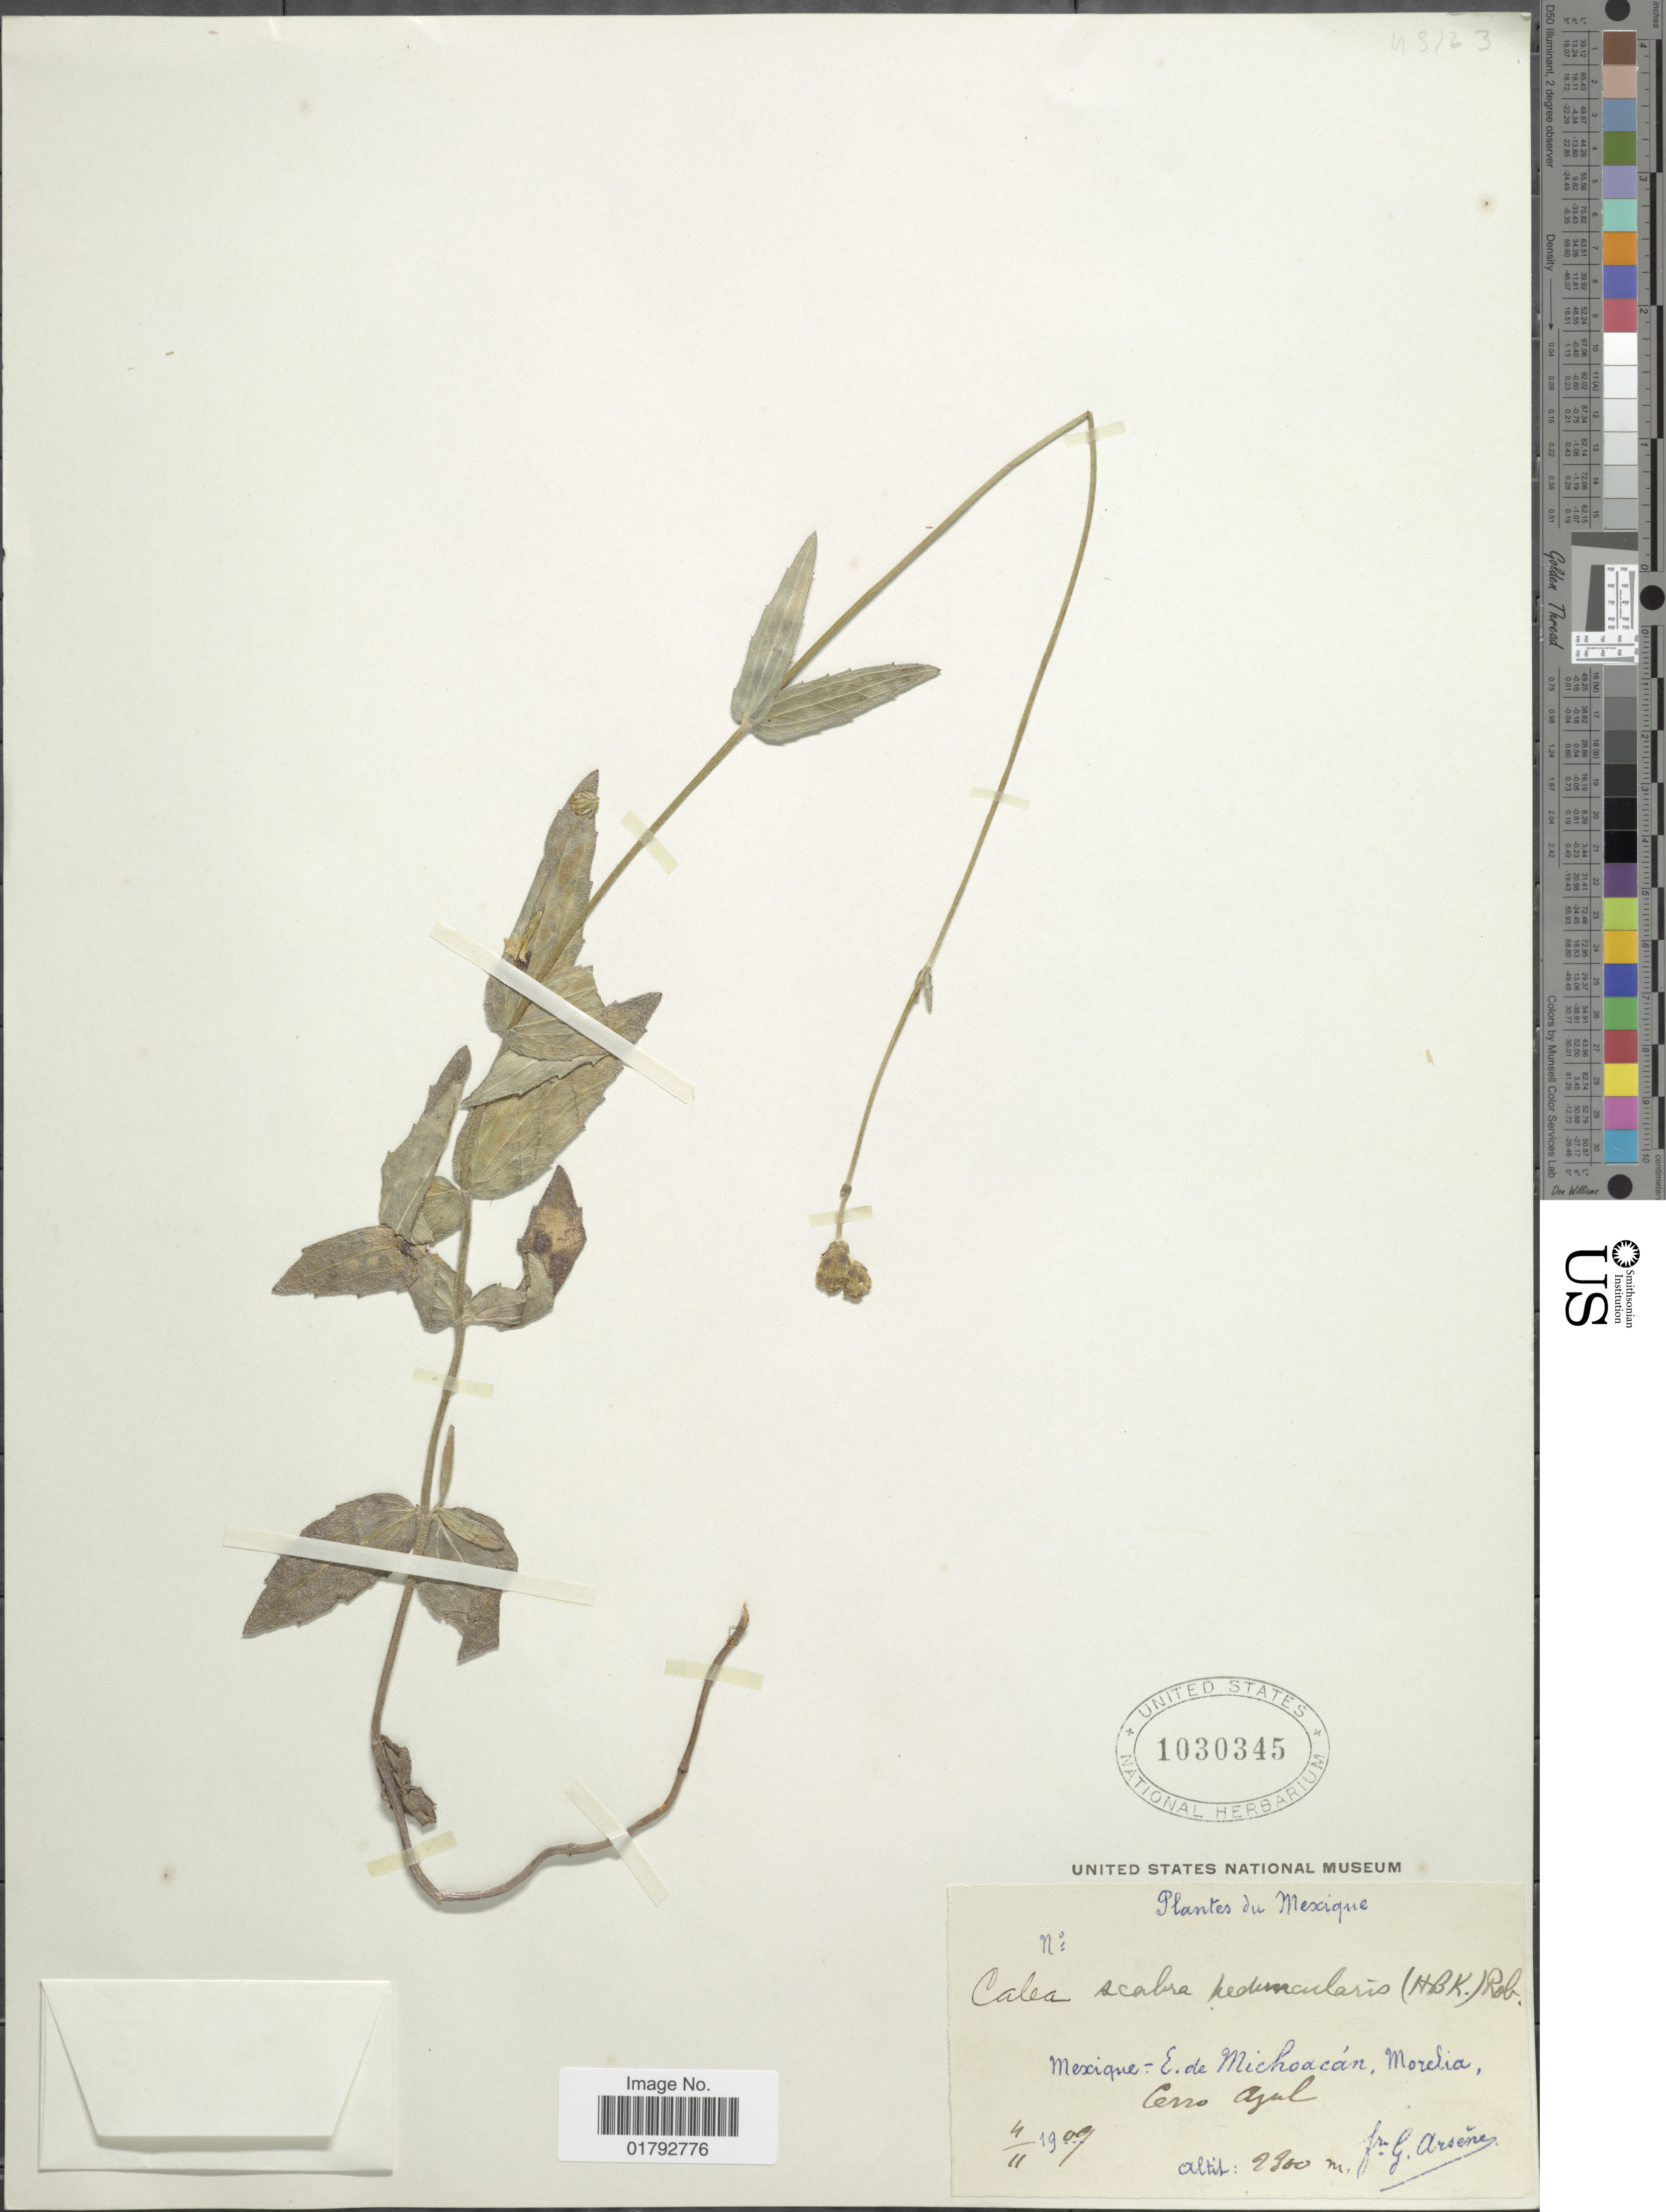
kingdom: Plantae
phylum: Tracheophyta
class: Magnoliopsida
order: Asterales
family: Asteraceae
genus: Alloispermum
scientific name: Alloispermum scabrum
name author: (Lag.) H. Rob.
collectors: Bro. G. Arsène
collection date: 1900-11-04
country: Mexico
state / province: Michoacán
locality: Mexique.- E. de Michoacan, Morelia. Cerro Azul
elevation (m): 2300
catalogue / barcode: US 1030345